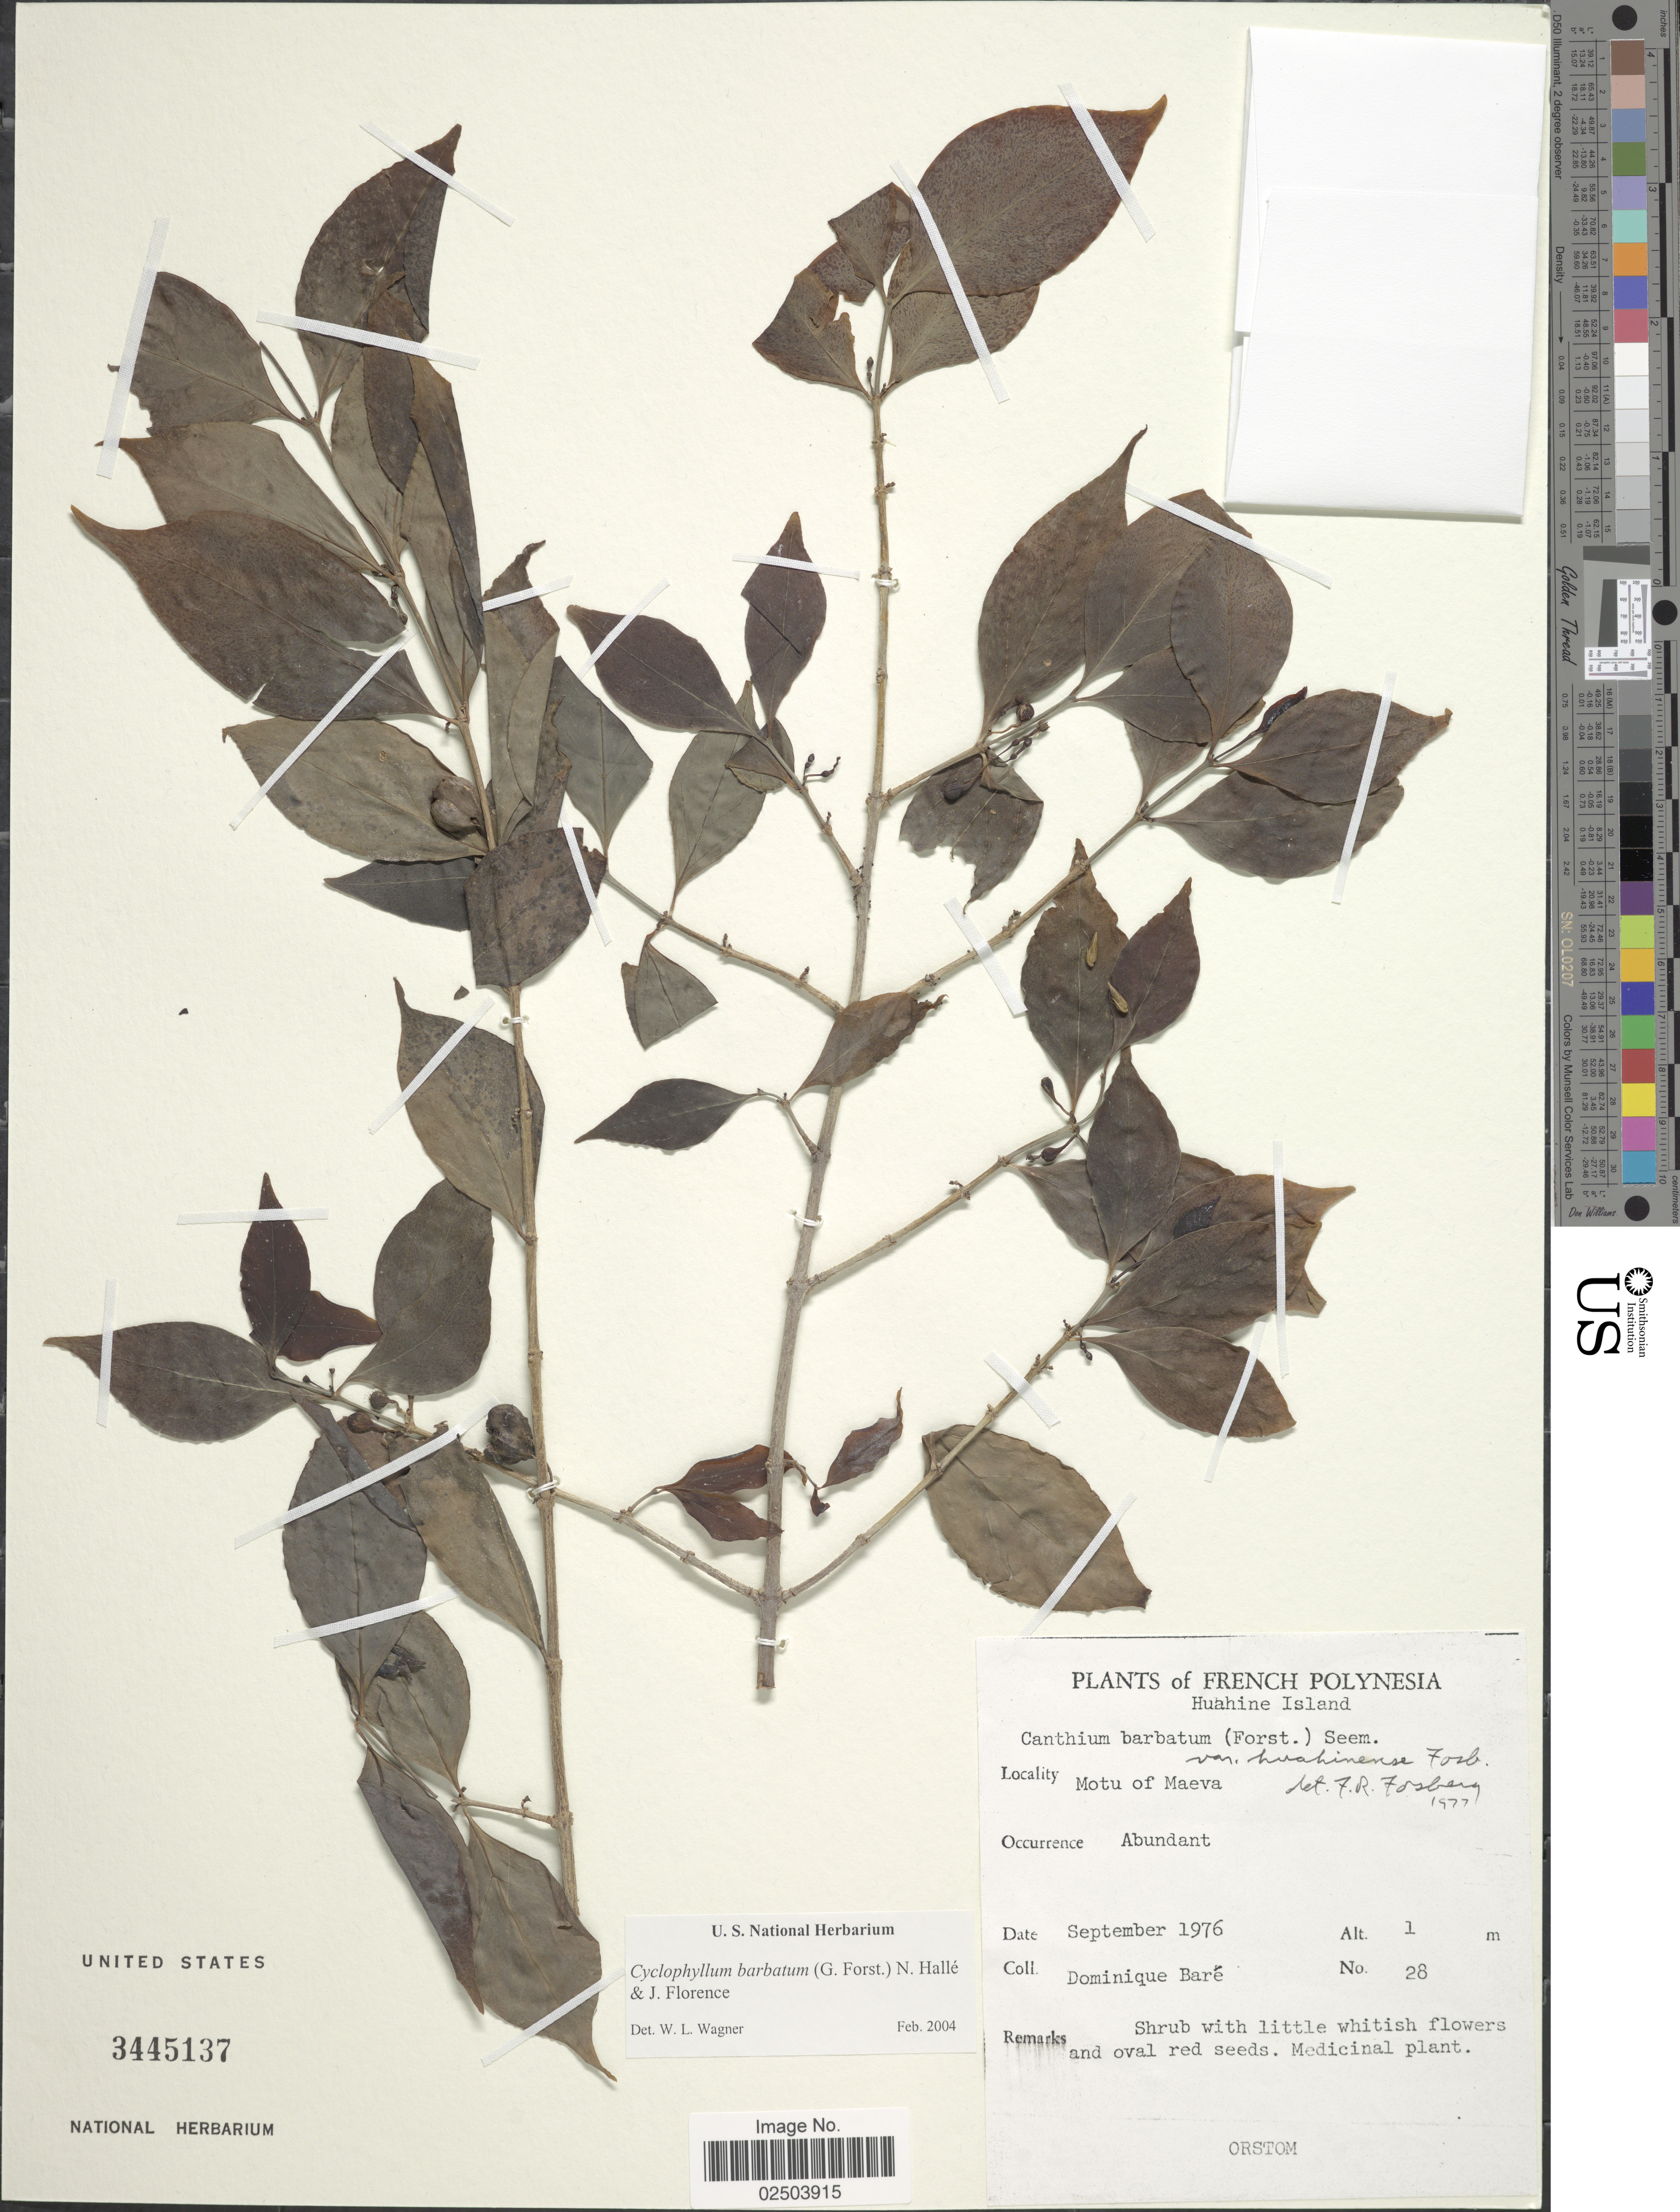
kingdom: Plantae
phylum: Tracheophyta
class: Magnoliopsida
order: Gentianales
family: Rubiaceae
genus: Cyclophyllum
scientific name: Cyclophyllum barbatum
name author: (G. Forst.) N. Hallé & J. Florence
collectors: D. Baré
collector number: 28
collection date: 1976-09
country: French Polynesia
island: Huahine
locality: Huahine Island. Motu of Maeva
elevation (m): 1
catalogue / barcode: US 3445137